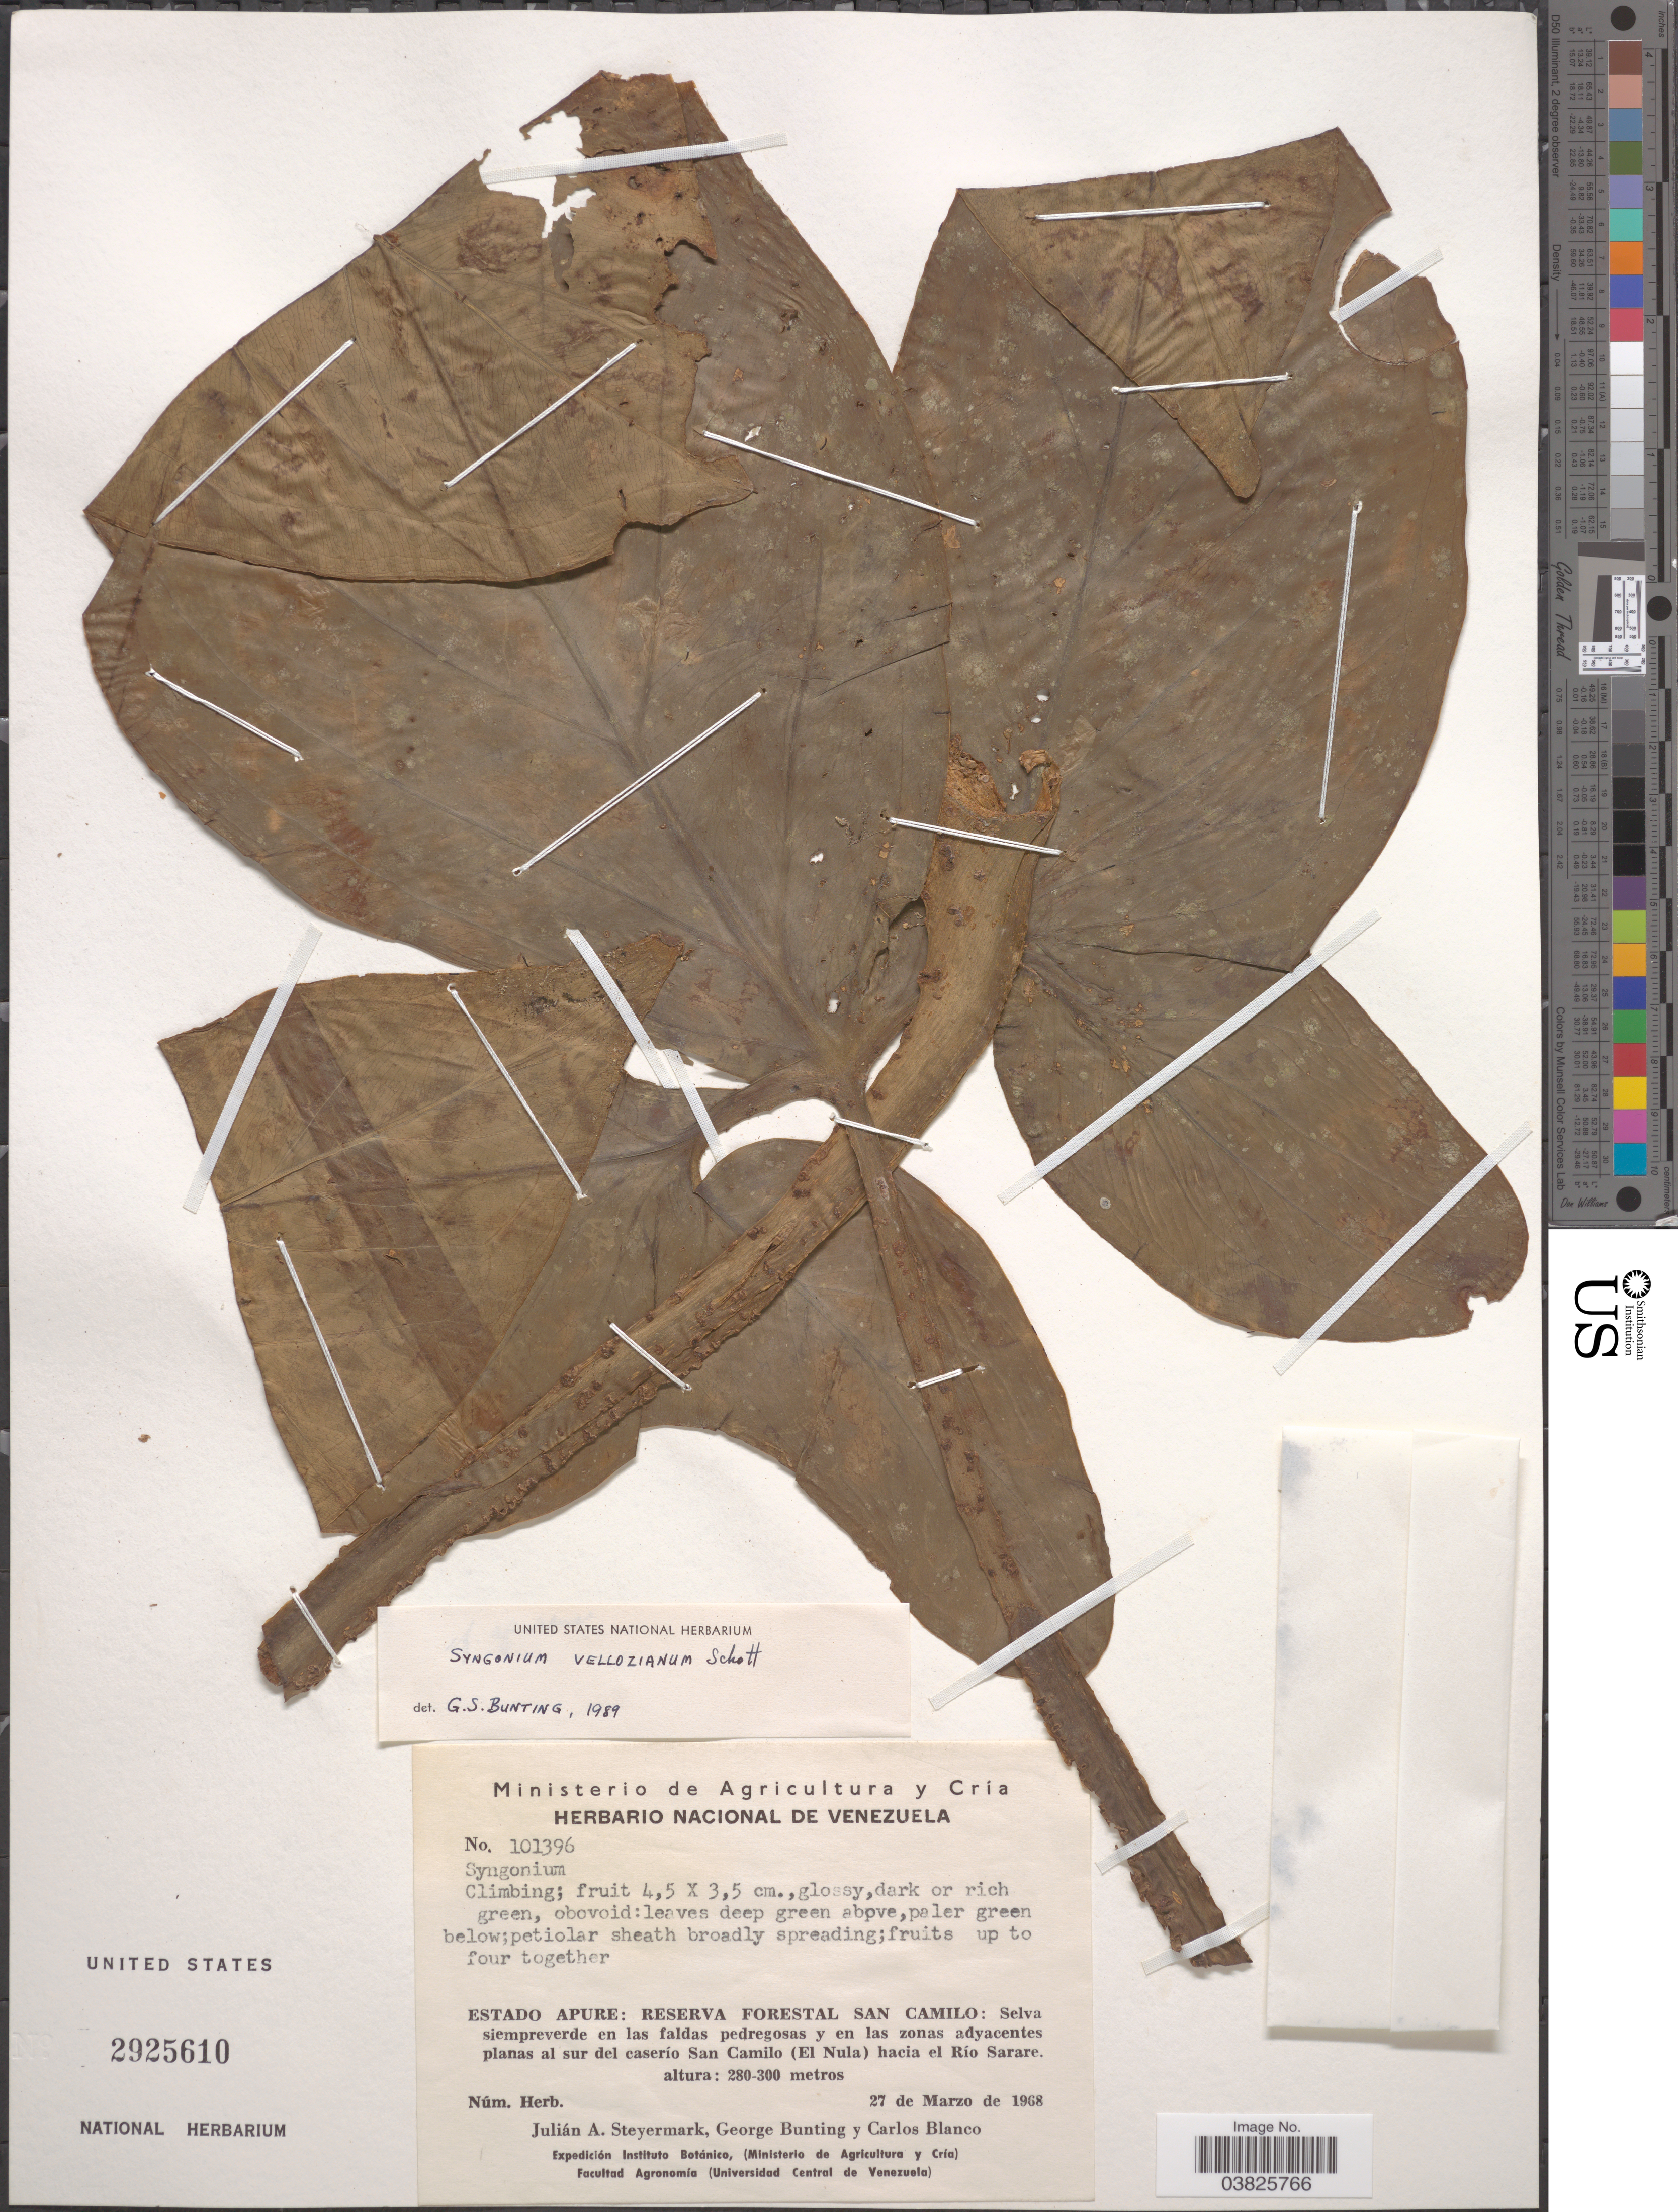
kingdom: Plantae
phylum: Tracheophyta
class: Liliopsida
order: Alismatales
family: Araceae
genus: Syngonium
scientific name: Syngonium podophyllum 'Lemon-Lime'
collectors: J. Steyermark, G. S. Bunting & C. Blanco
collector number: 101396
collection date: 1968-03-27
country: Venezuela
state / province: Apure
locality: Reserva Forestal San Camilo: Selva siempreverde en las faldas pedregosas y en las zonas adyacentes planas al sur del caserío San Camilo (El Nula) hacia el Río Sarare.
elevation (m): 280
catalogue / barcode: US 2925610